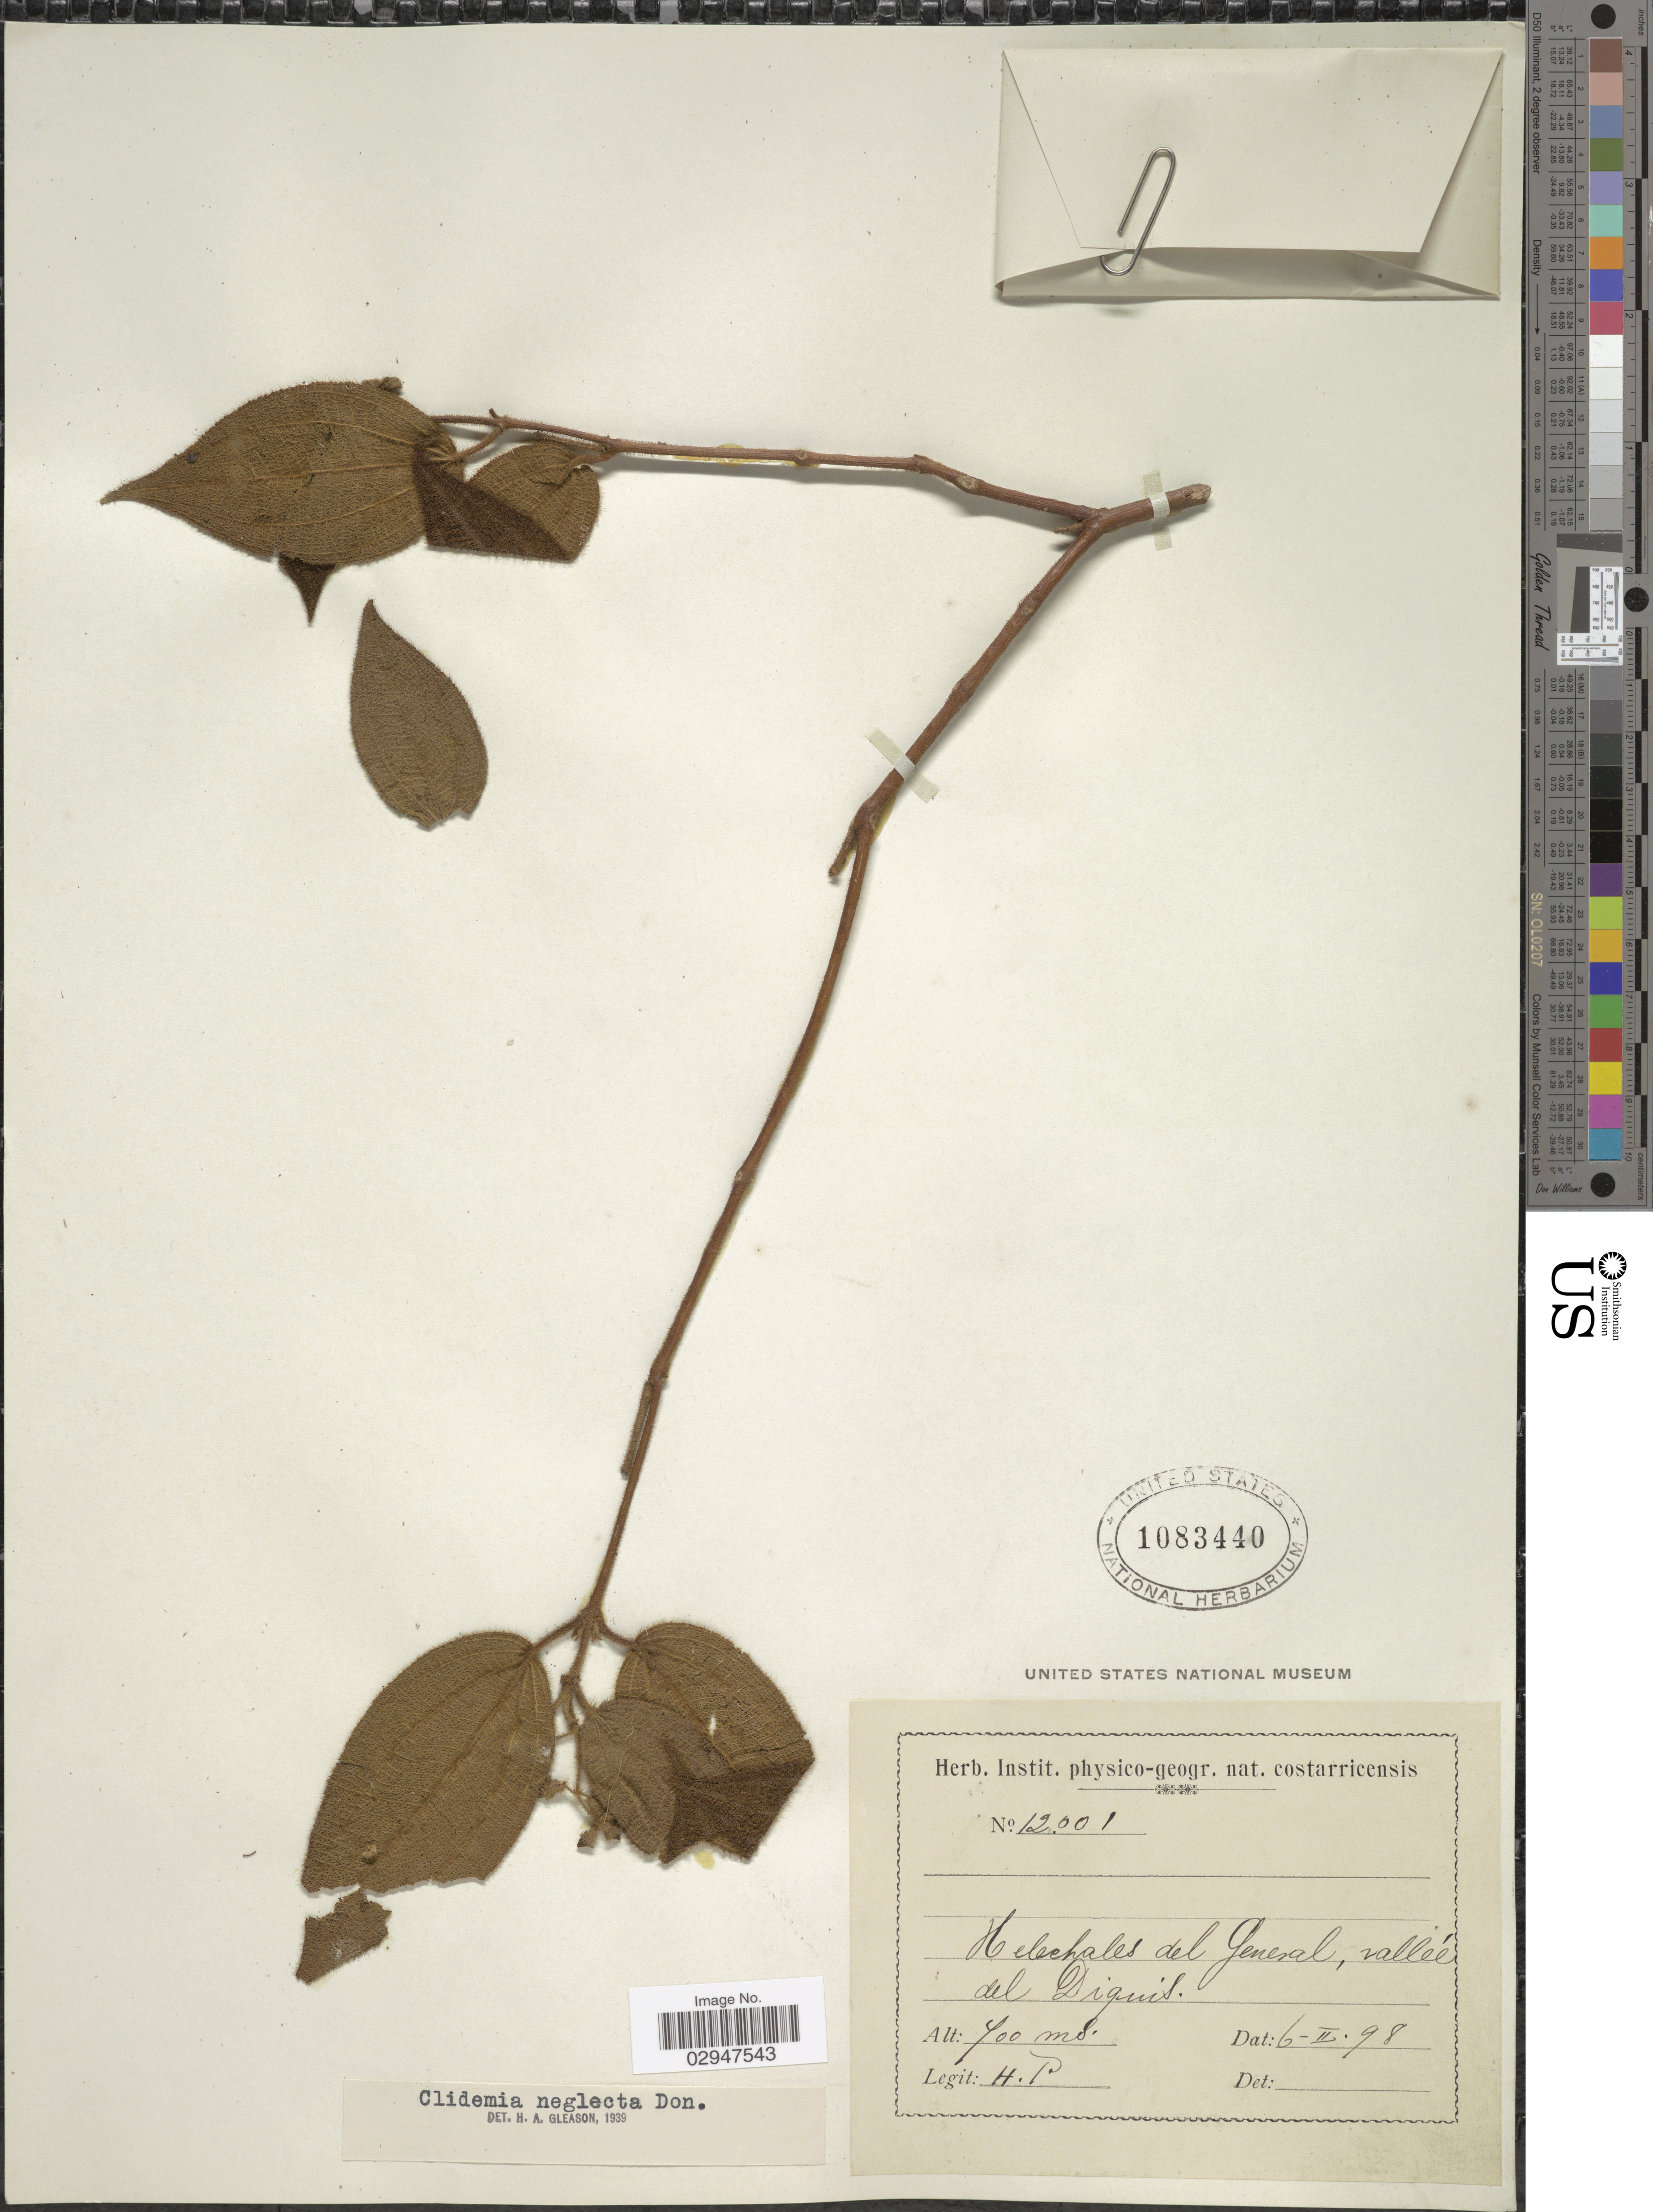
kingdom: Plantae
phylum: Tracheophyta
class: Magnoliopsida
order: Myrtales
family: Melastomataceae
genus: Clidemia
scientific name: Clidemia capitellata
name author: (Bonpl.) D. Don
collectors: H. P.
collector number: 12001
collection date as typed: Transcribed d/m/y: 6/2/98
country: Costa Rica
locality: Helechales del General, vallée del Diquis.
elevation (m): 700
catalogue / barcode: US 1083440